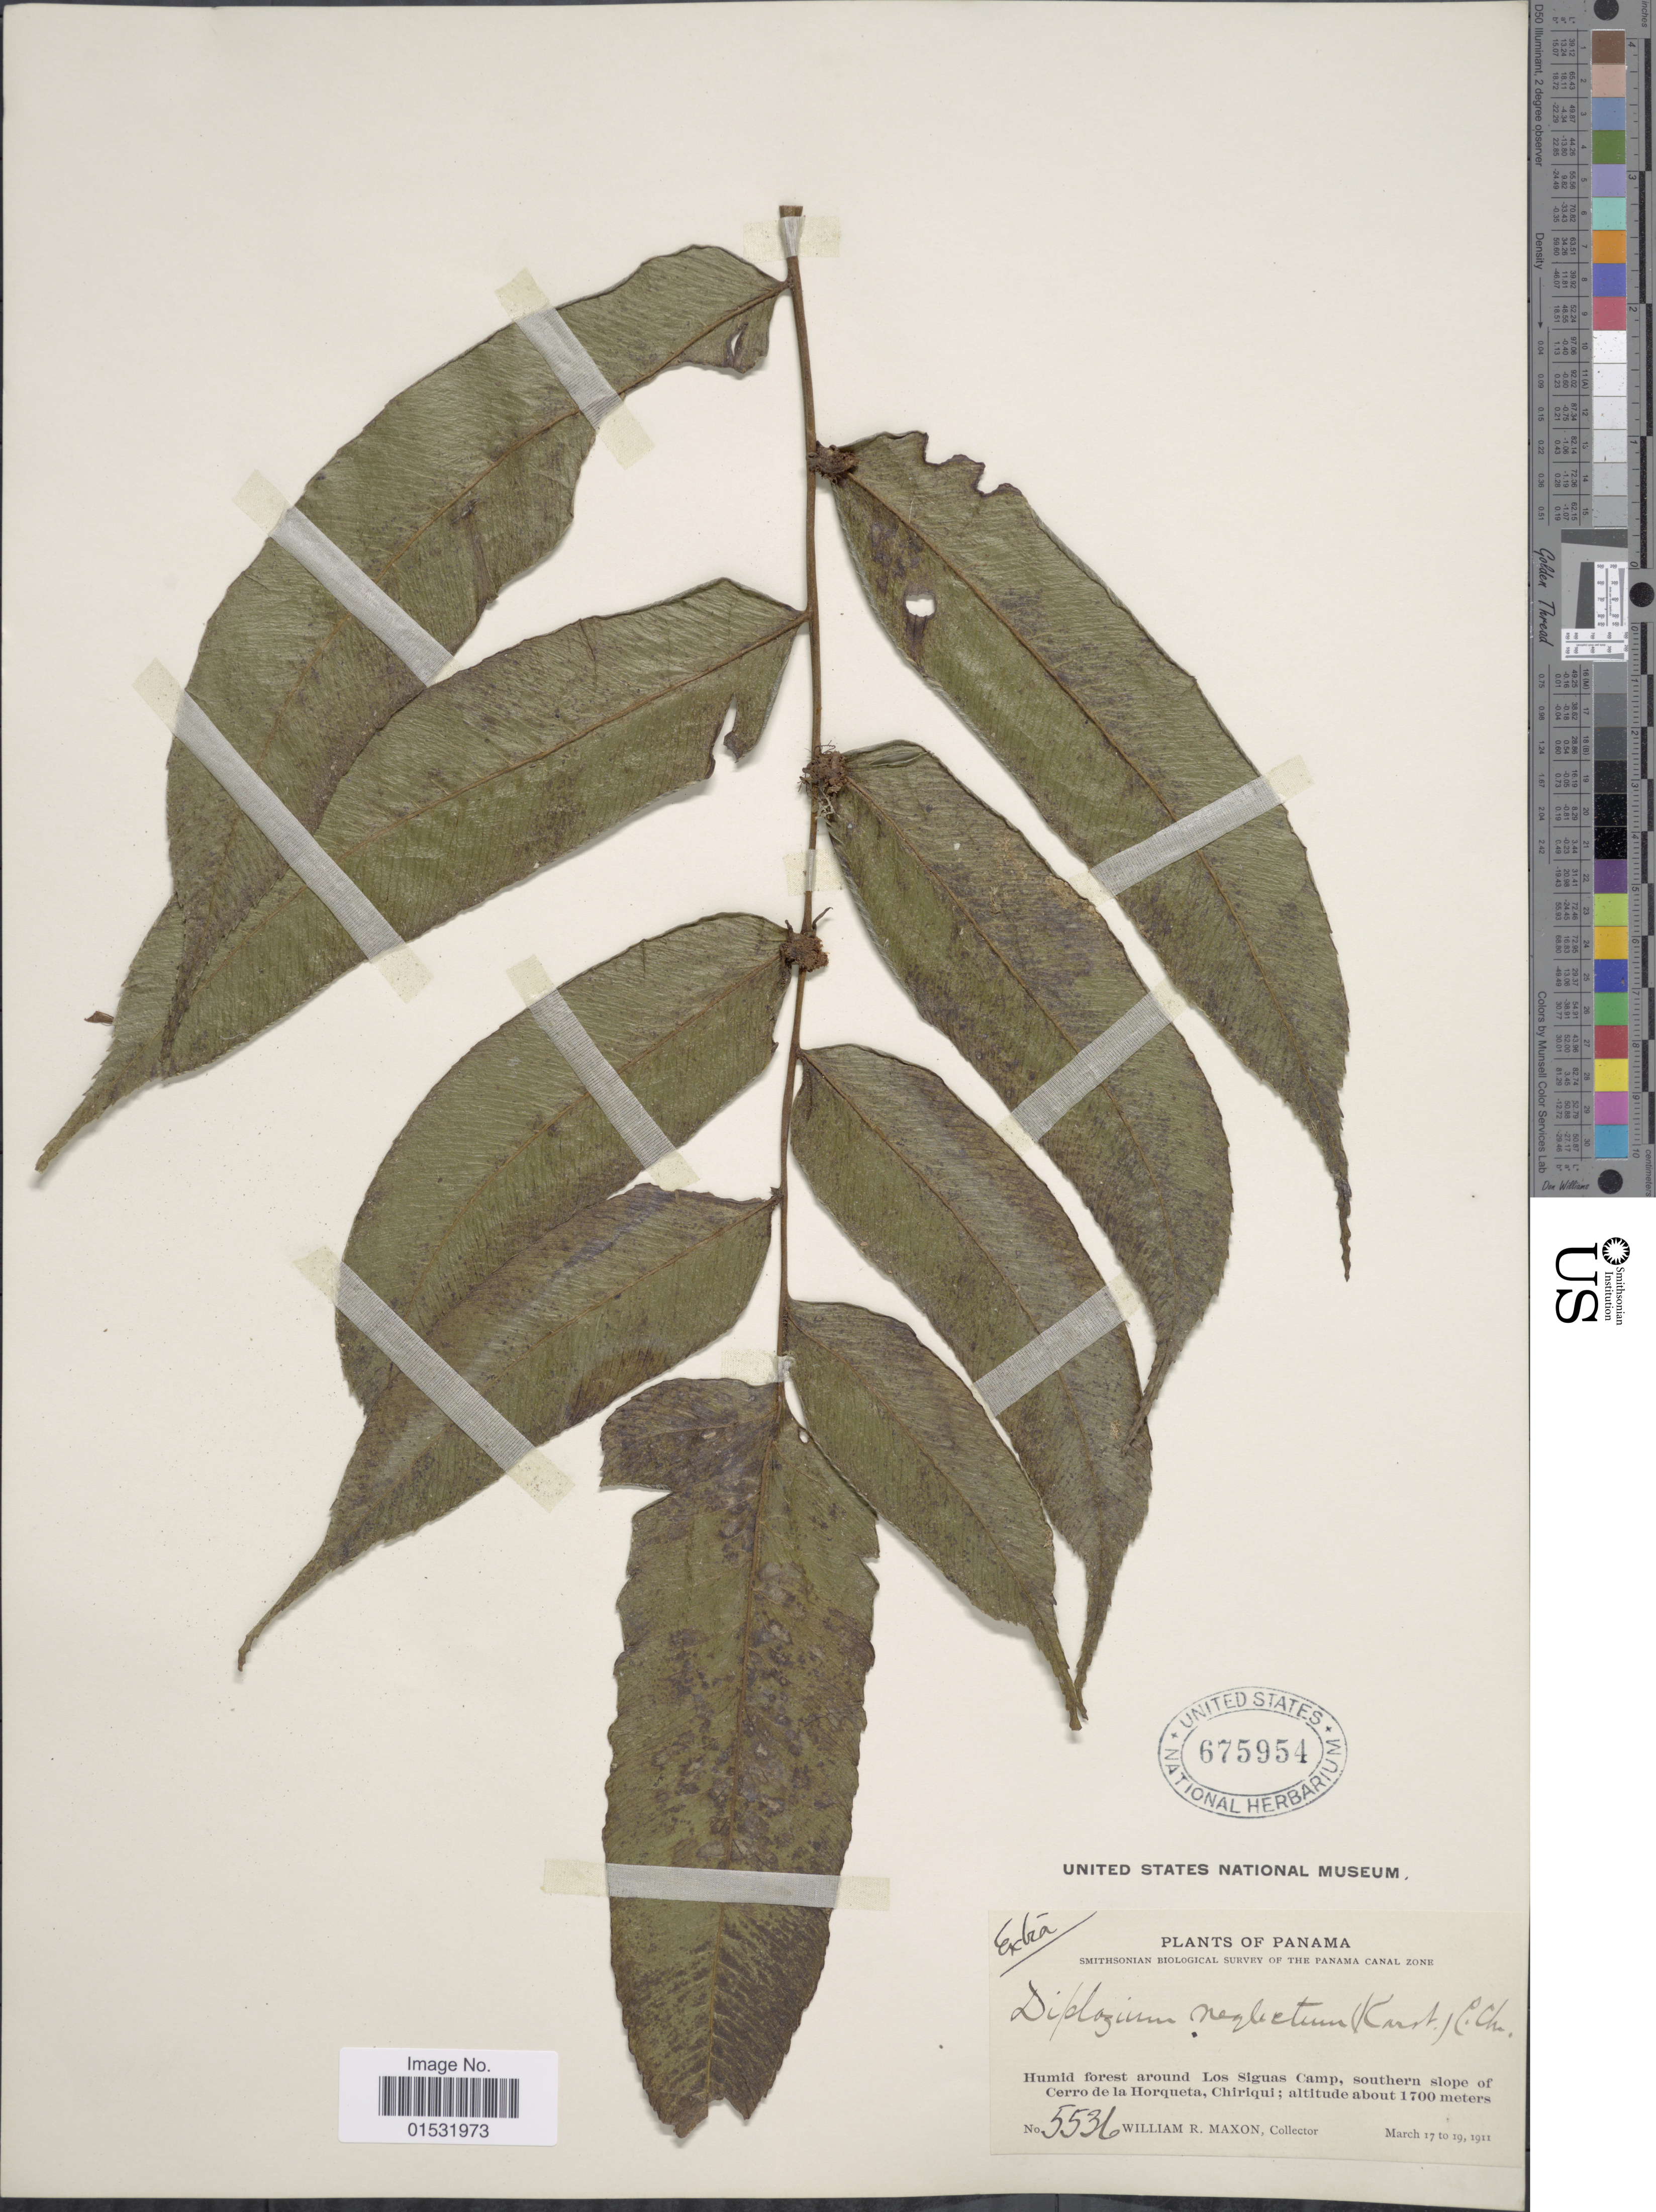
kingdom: Plantae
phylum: Tracheophyta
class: Polypodiopsida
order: Polypodiales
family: Athyriaceae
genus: Diplazium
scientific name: Diplazium obscurum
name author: Christ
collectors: W. R. Maxon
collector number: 5536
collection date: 1911-03-17/1911-03-19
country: Panama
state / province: Chiriqui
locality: Panama Canal Zone. Humid forest around Los Siguas Camp, southern slope of Cerro de la Horqueta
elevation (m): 1700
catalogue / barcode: US 675954